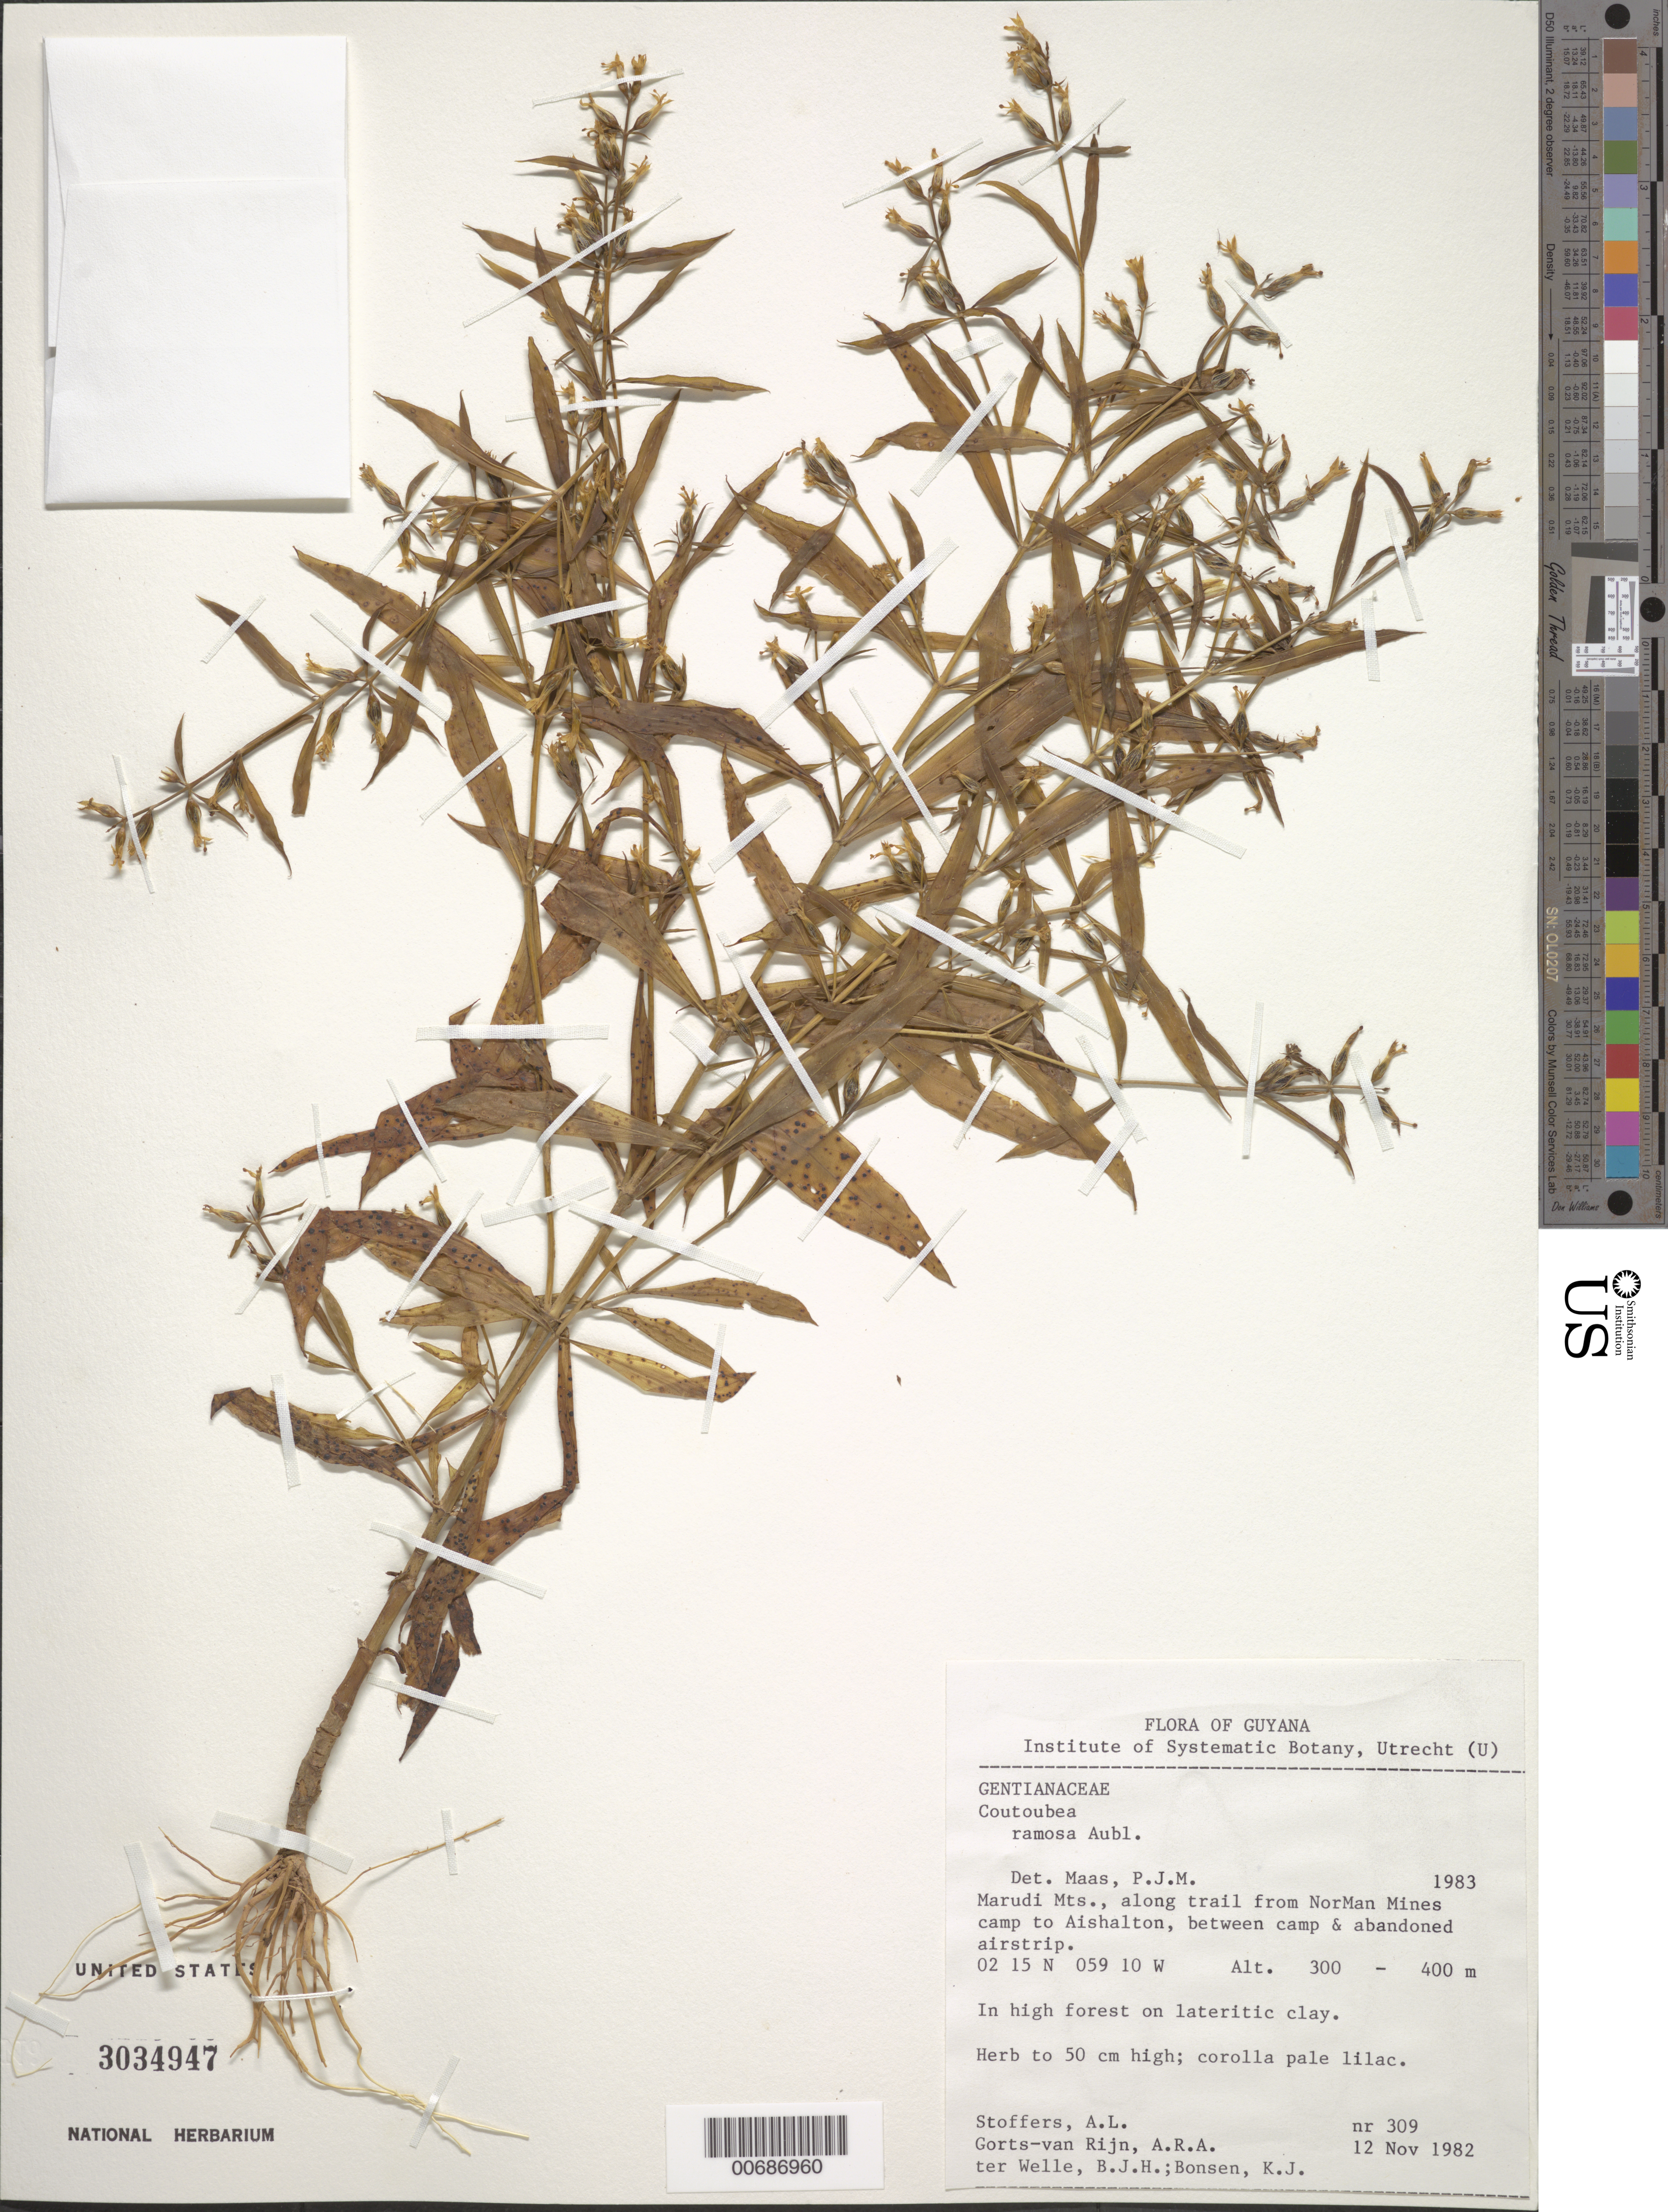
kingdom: Plantae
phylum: Tracheophyta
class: Magnoliopsida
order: Gentianales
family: Gentianaceae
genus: Coutoubea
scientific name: Coutoubea ramosa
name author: Aubl.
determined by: Maas, Paul J. M.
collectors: A. Stoffers, A. .R. A. Görts-van Rijn, B. Welle & K. Bonsen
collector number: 309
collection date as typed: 12-Nov-82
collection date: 1982-11-12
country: Guyana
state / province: U. Takutu-U. Essequibo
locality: Marudi Mts., along trail from NorMan Mines to Aishalton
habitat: High forest on lateritic clay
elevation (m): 300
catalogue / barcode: US 3034947